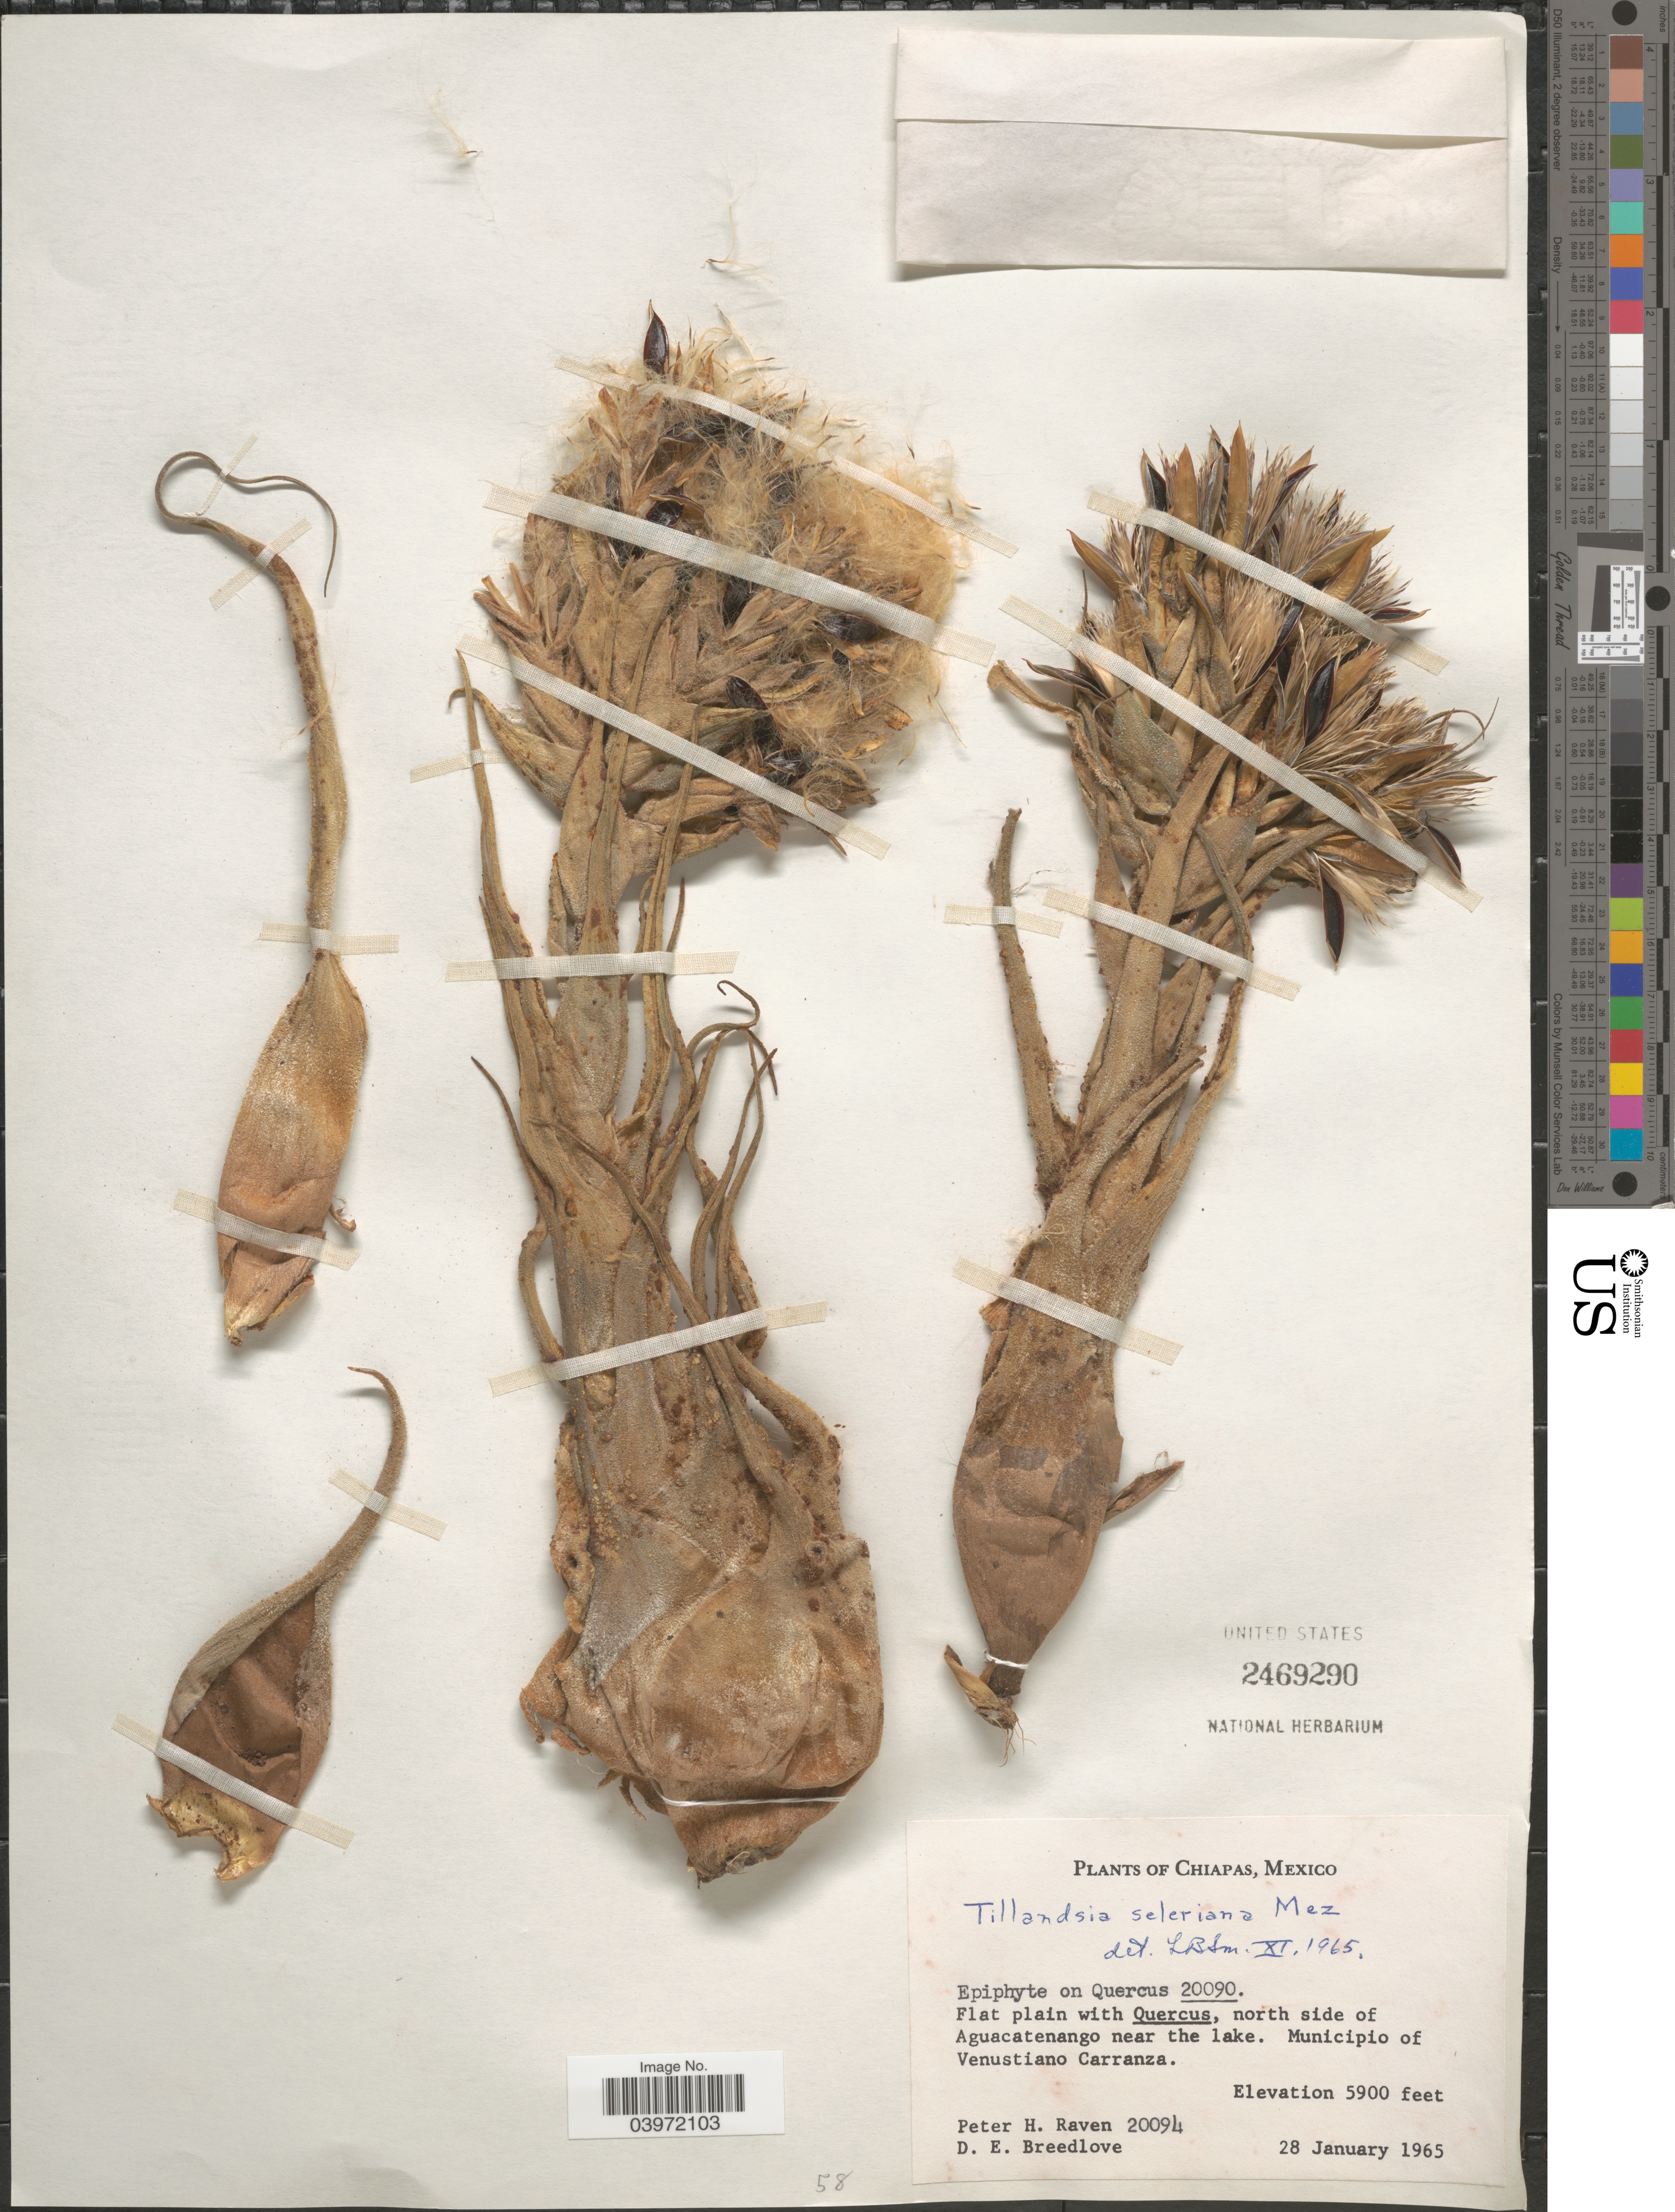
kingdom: Plantae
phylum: Tracheophyta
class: Liliopsida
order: Poales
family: Bromeliaceae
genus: Tillandsia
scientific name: Tillandsia seleriana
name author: Mez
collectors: P. Raven & D. E. Breedlove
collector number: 20094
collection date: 1965-01-28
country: Mexico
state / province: Chiapas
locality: North side of Aguacatenango near the lake. Municipio of Venustiano Carranza.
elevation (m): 1798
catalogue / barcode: US 2469290